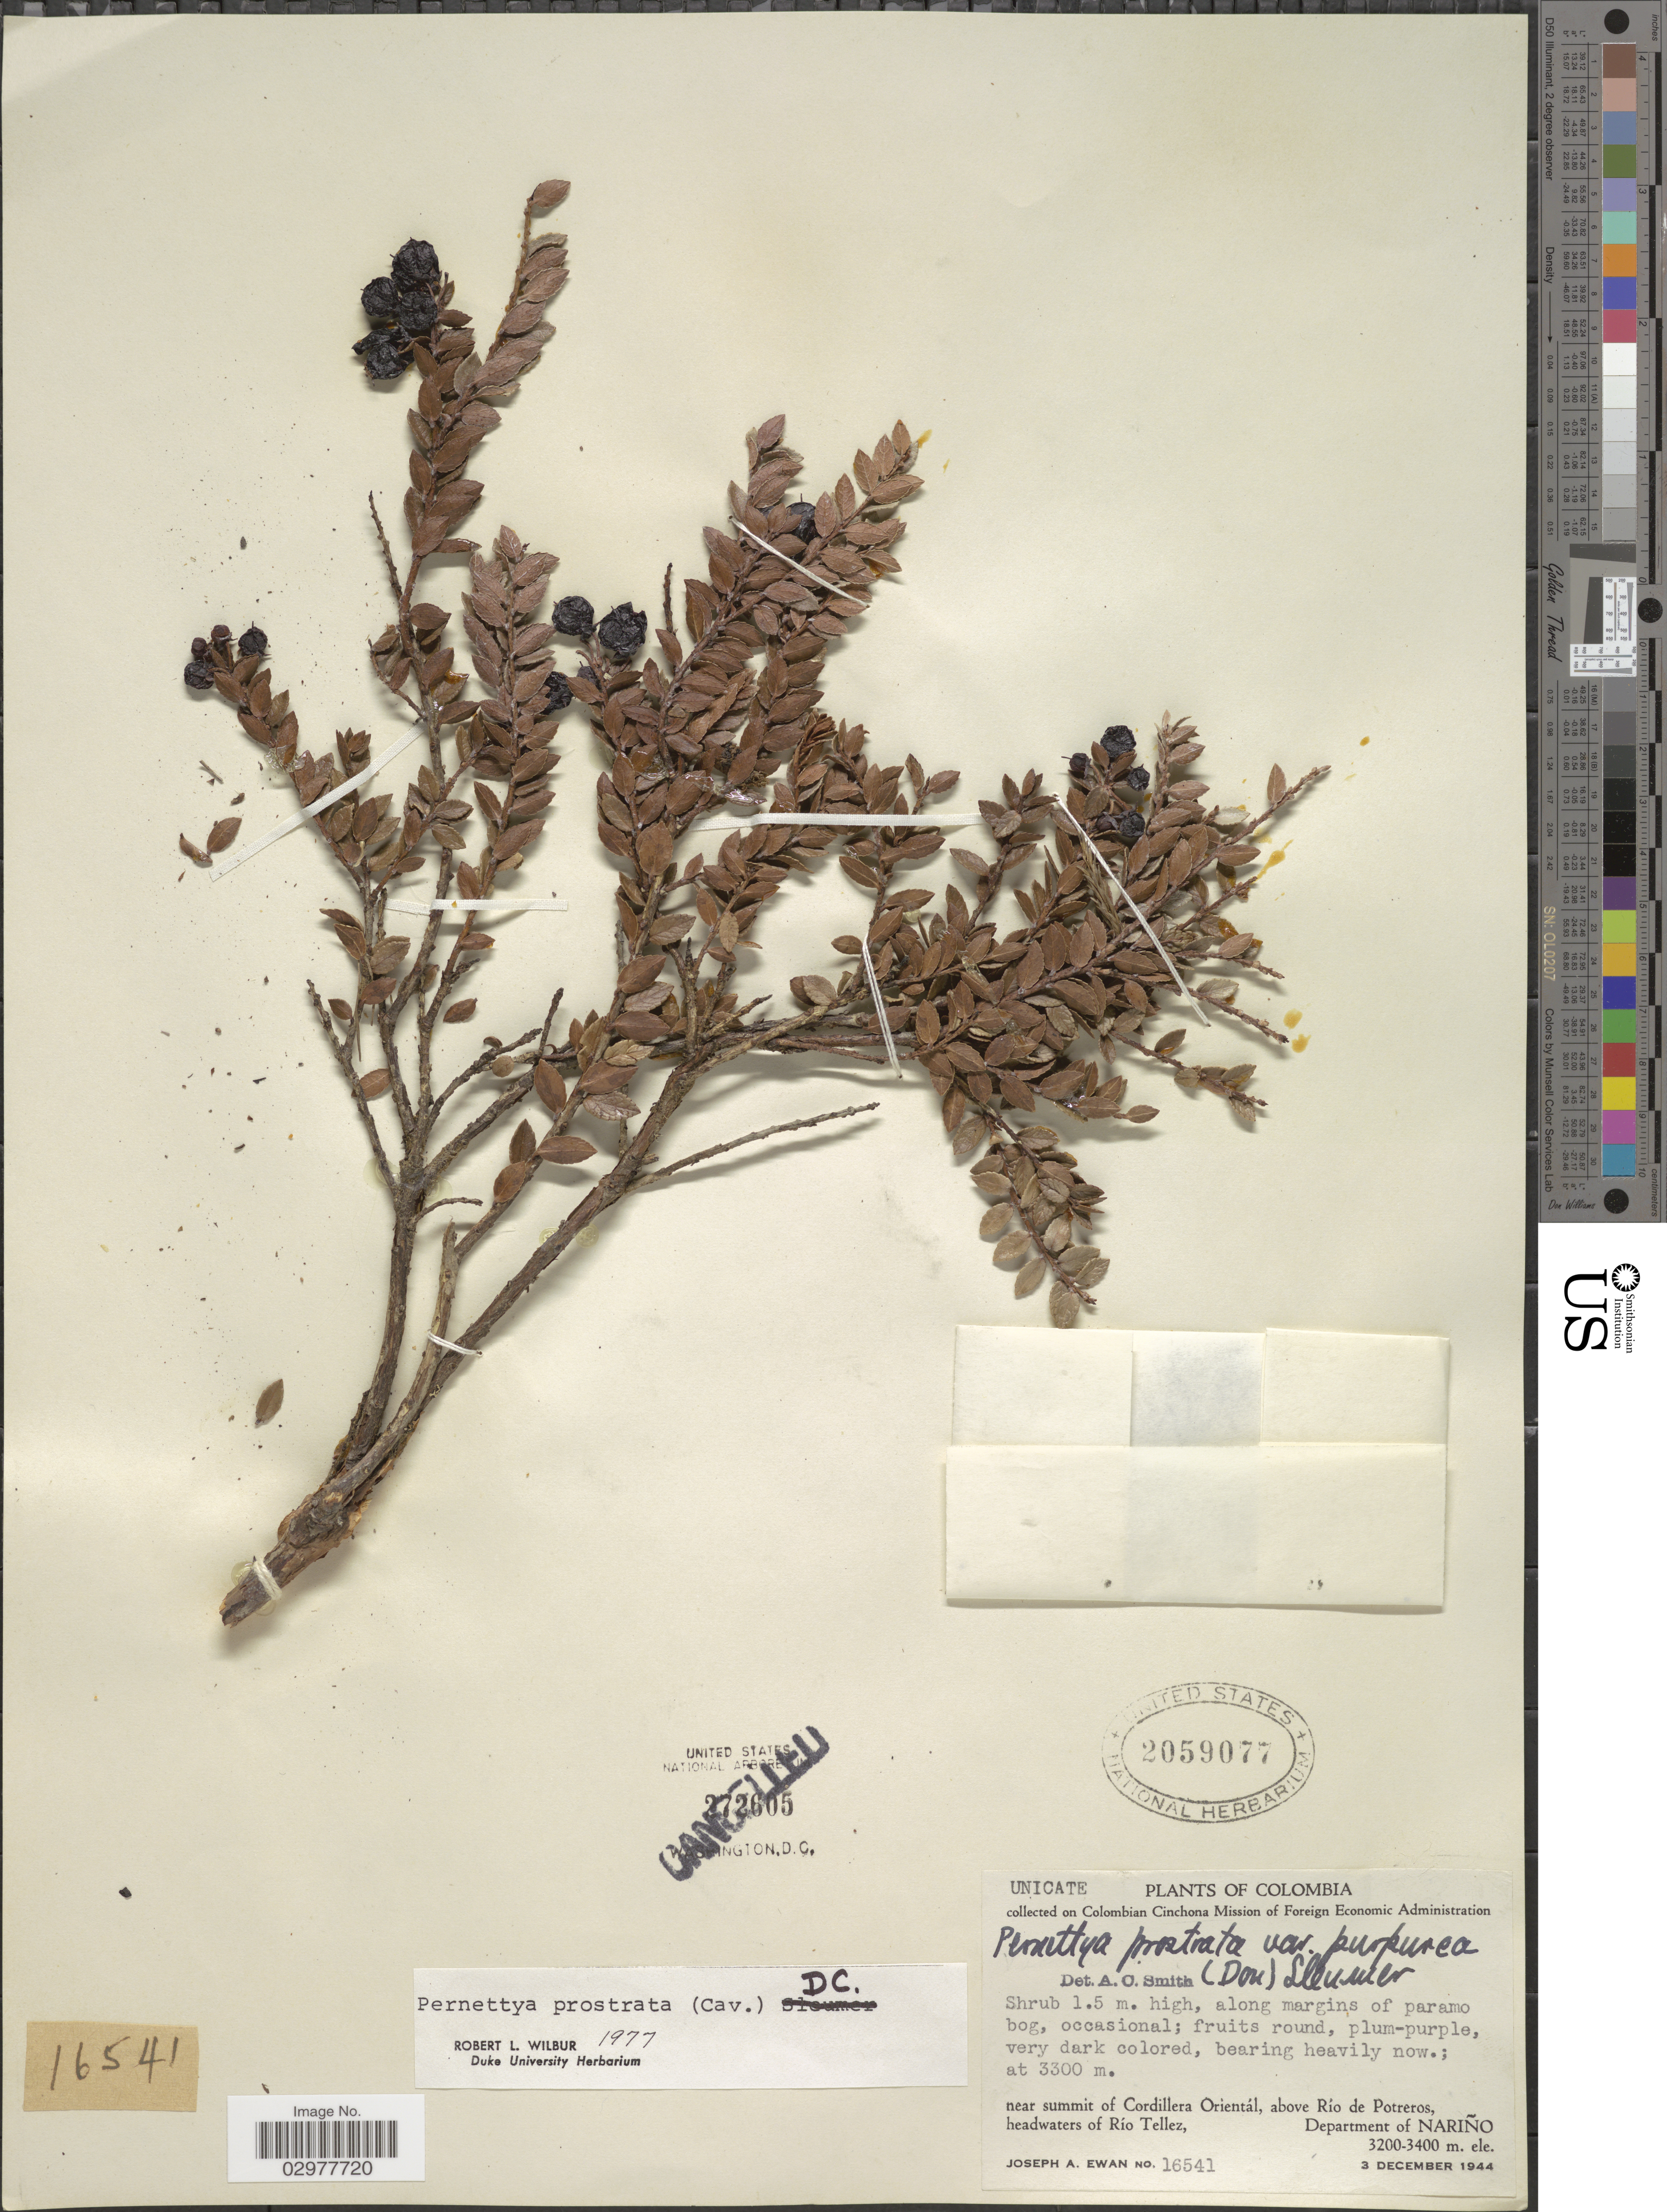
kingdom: Plantae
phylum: Tracheophyta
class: Magnoliopsida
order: Ericales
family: Ericaceae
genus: Pernettya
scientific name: Pernettya prostrata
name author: (Cav.) DC.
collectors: J. A. Ewan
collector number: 16541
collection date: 1944-12-03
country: Colombia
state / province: Nariño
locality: Near summit of Cordillera Orientál, above Río de Potreros, headwaters of Río Tellez, Department of Nariño.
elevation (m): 3300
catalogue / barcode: US 2059077